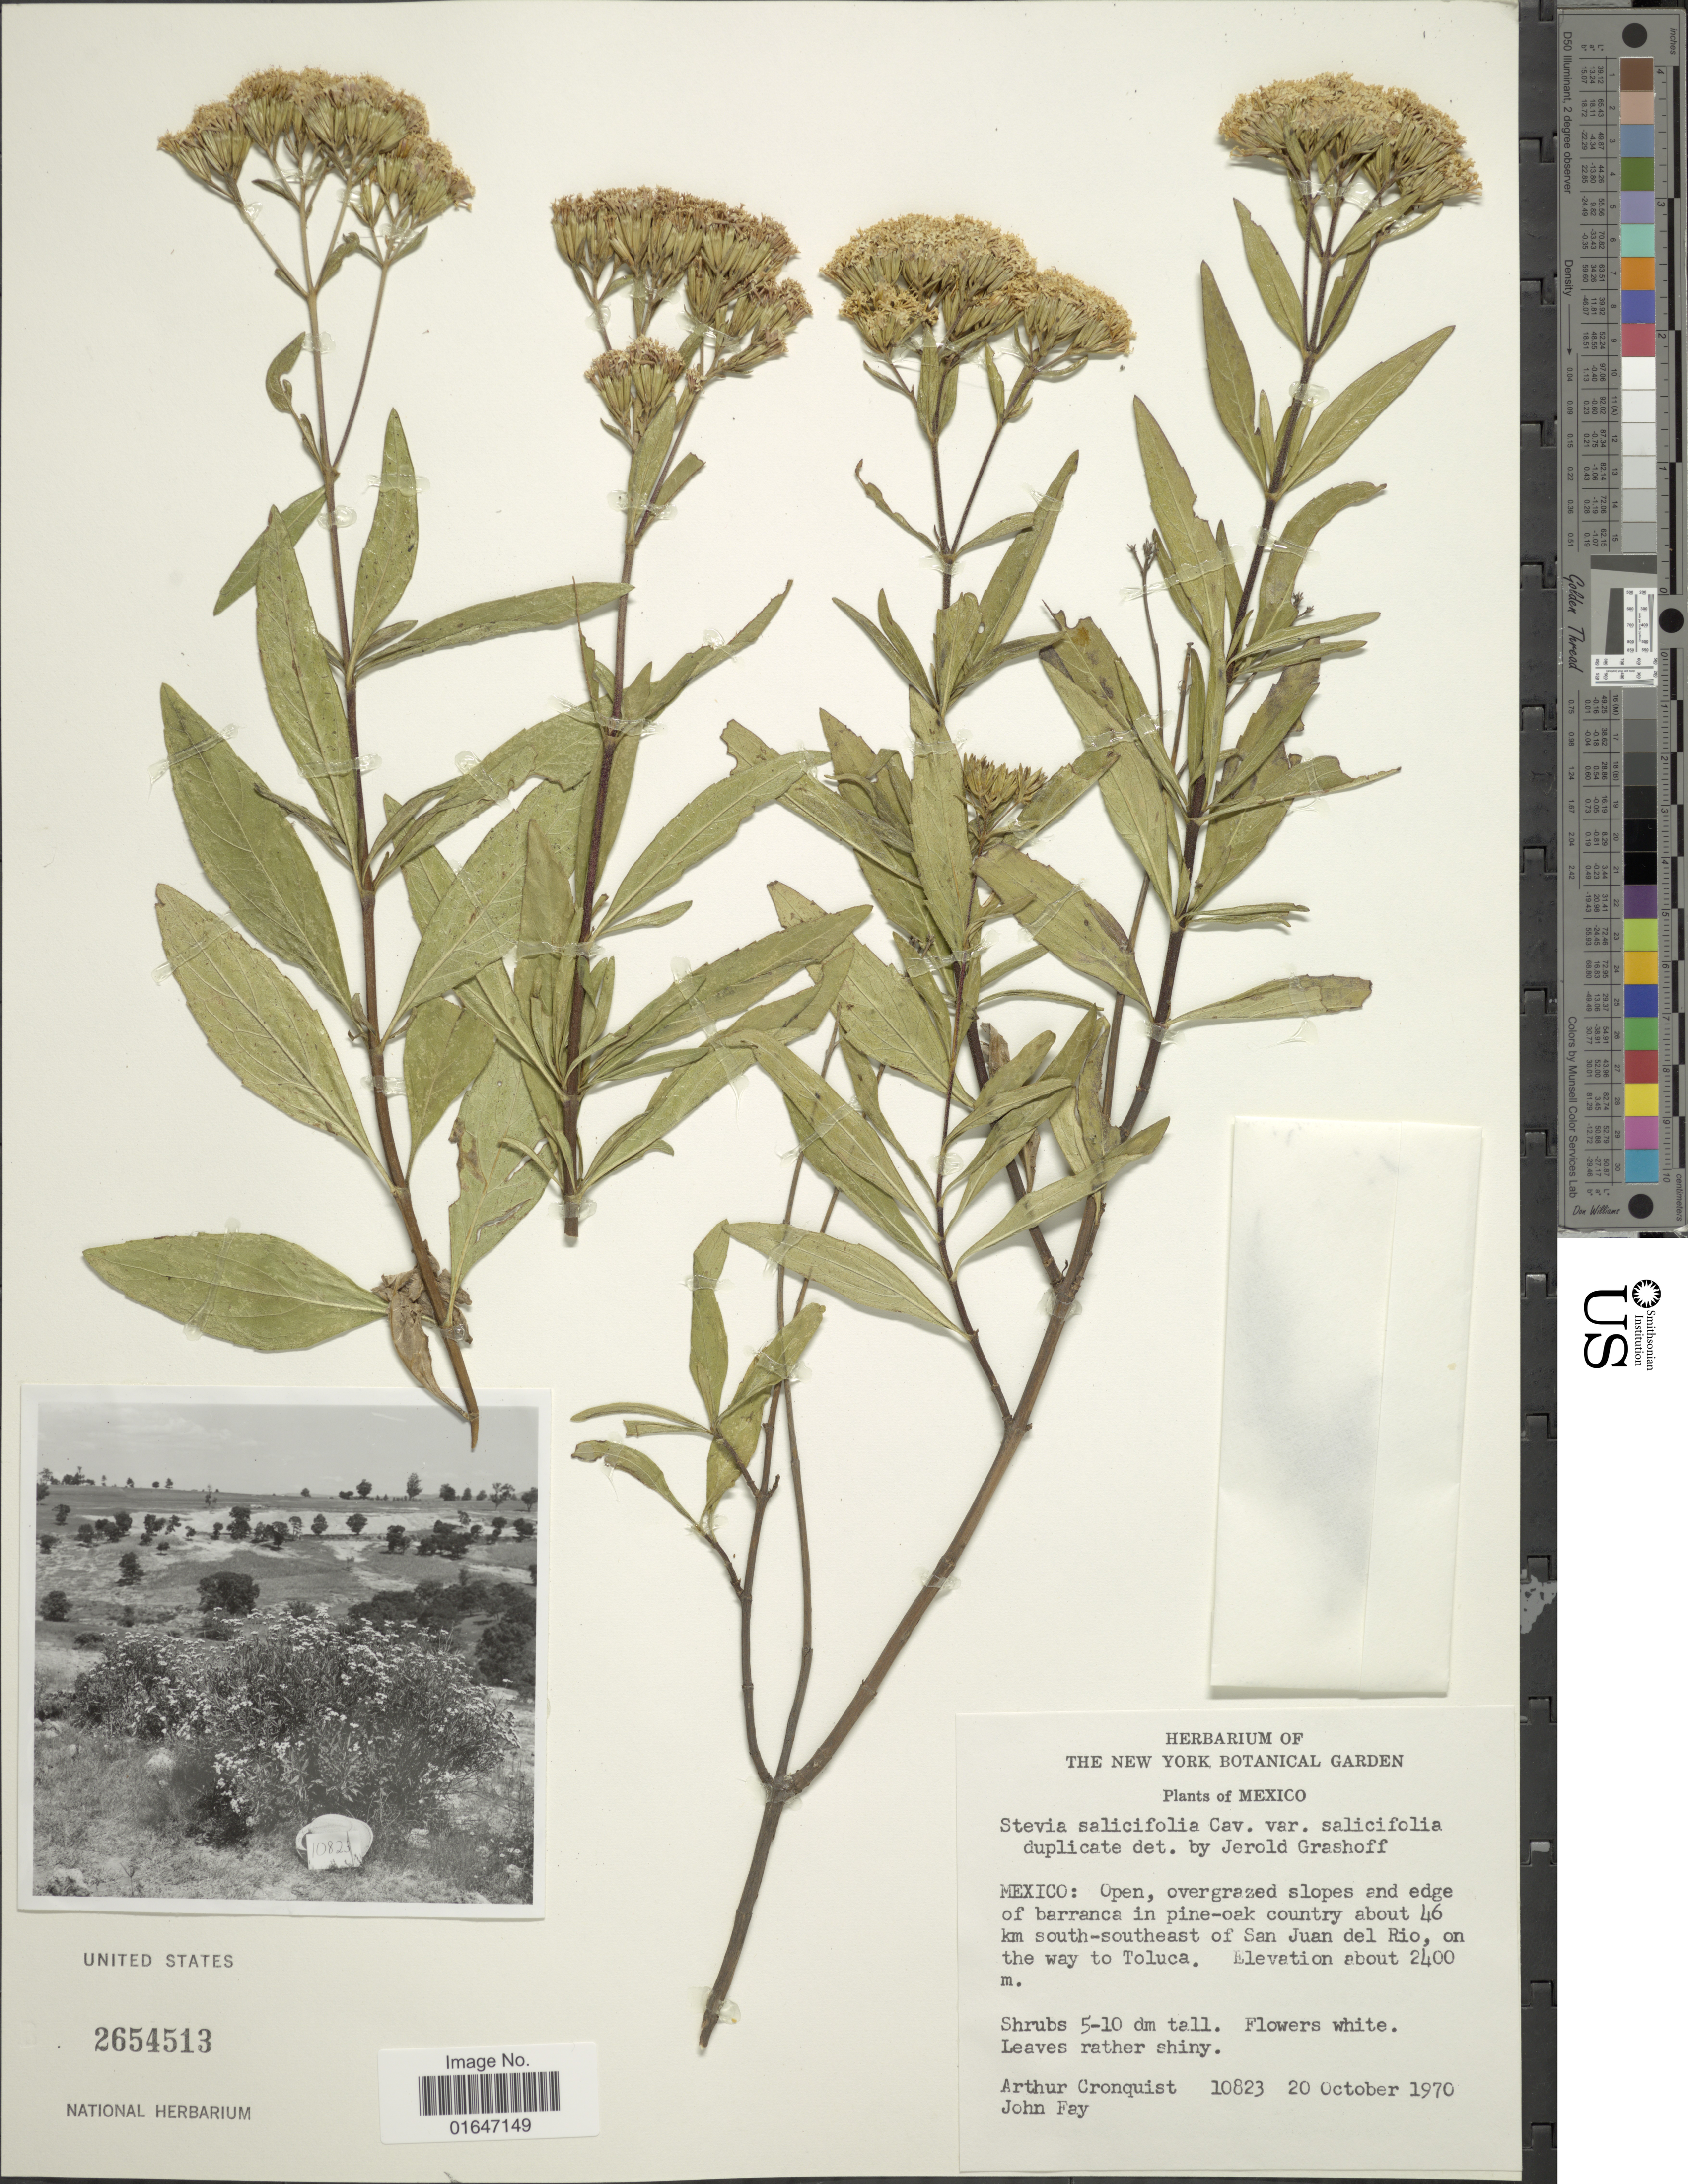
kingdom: Plantae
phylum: Tracheophyta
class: Magnoliopsida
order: Asterales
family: Asteraceae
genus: Stevia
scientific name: Stevia salicifolia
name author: Cav.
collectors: A. J. Cronquist & J. M. Fay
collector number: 10823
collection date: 1970-10-20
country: Mexico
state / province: México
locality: Open, overgrazed slopes and edge of barranca in pine - oak country about 46 km south - southeast of San Juan del Rio, on the way to Toluca.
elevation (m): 2400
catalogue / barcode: US 2654513